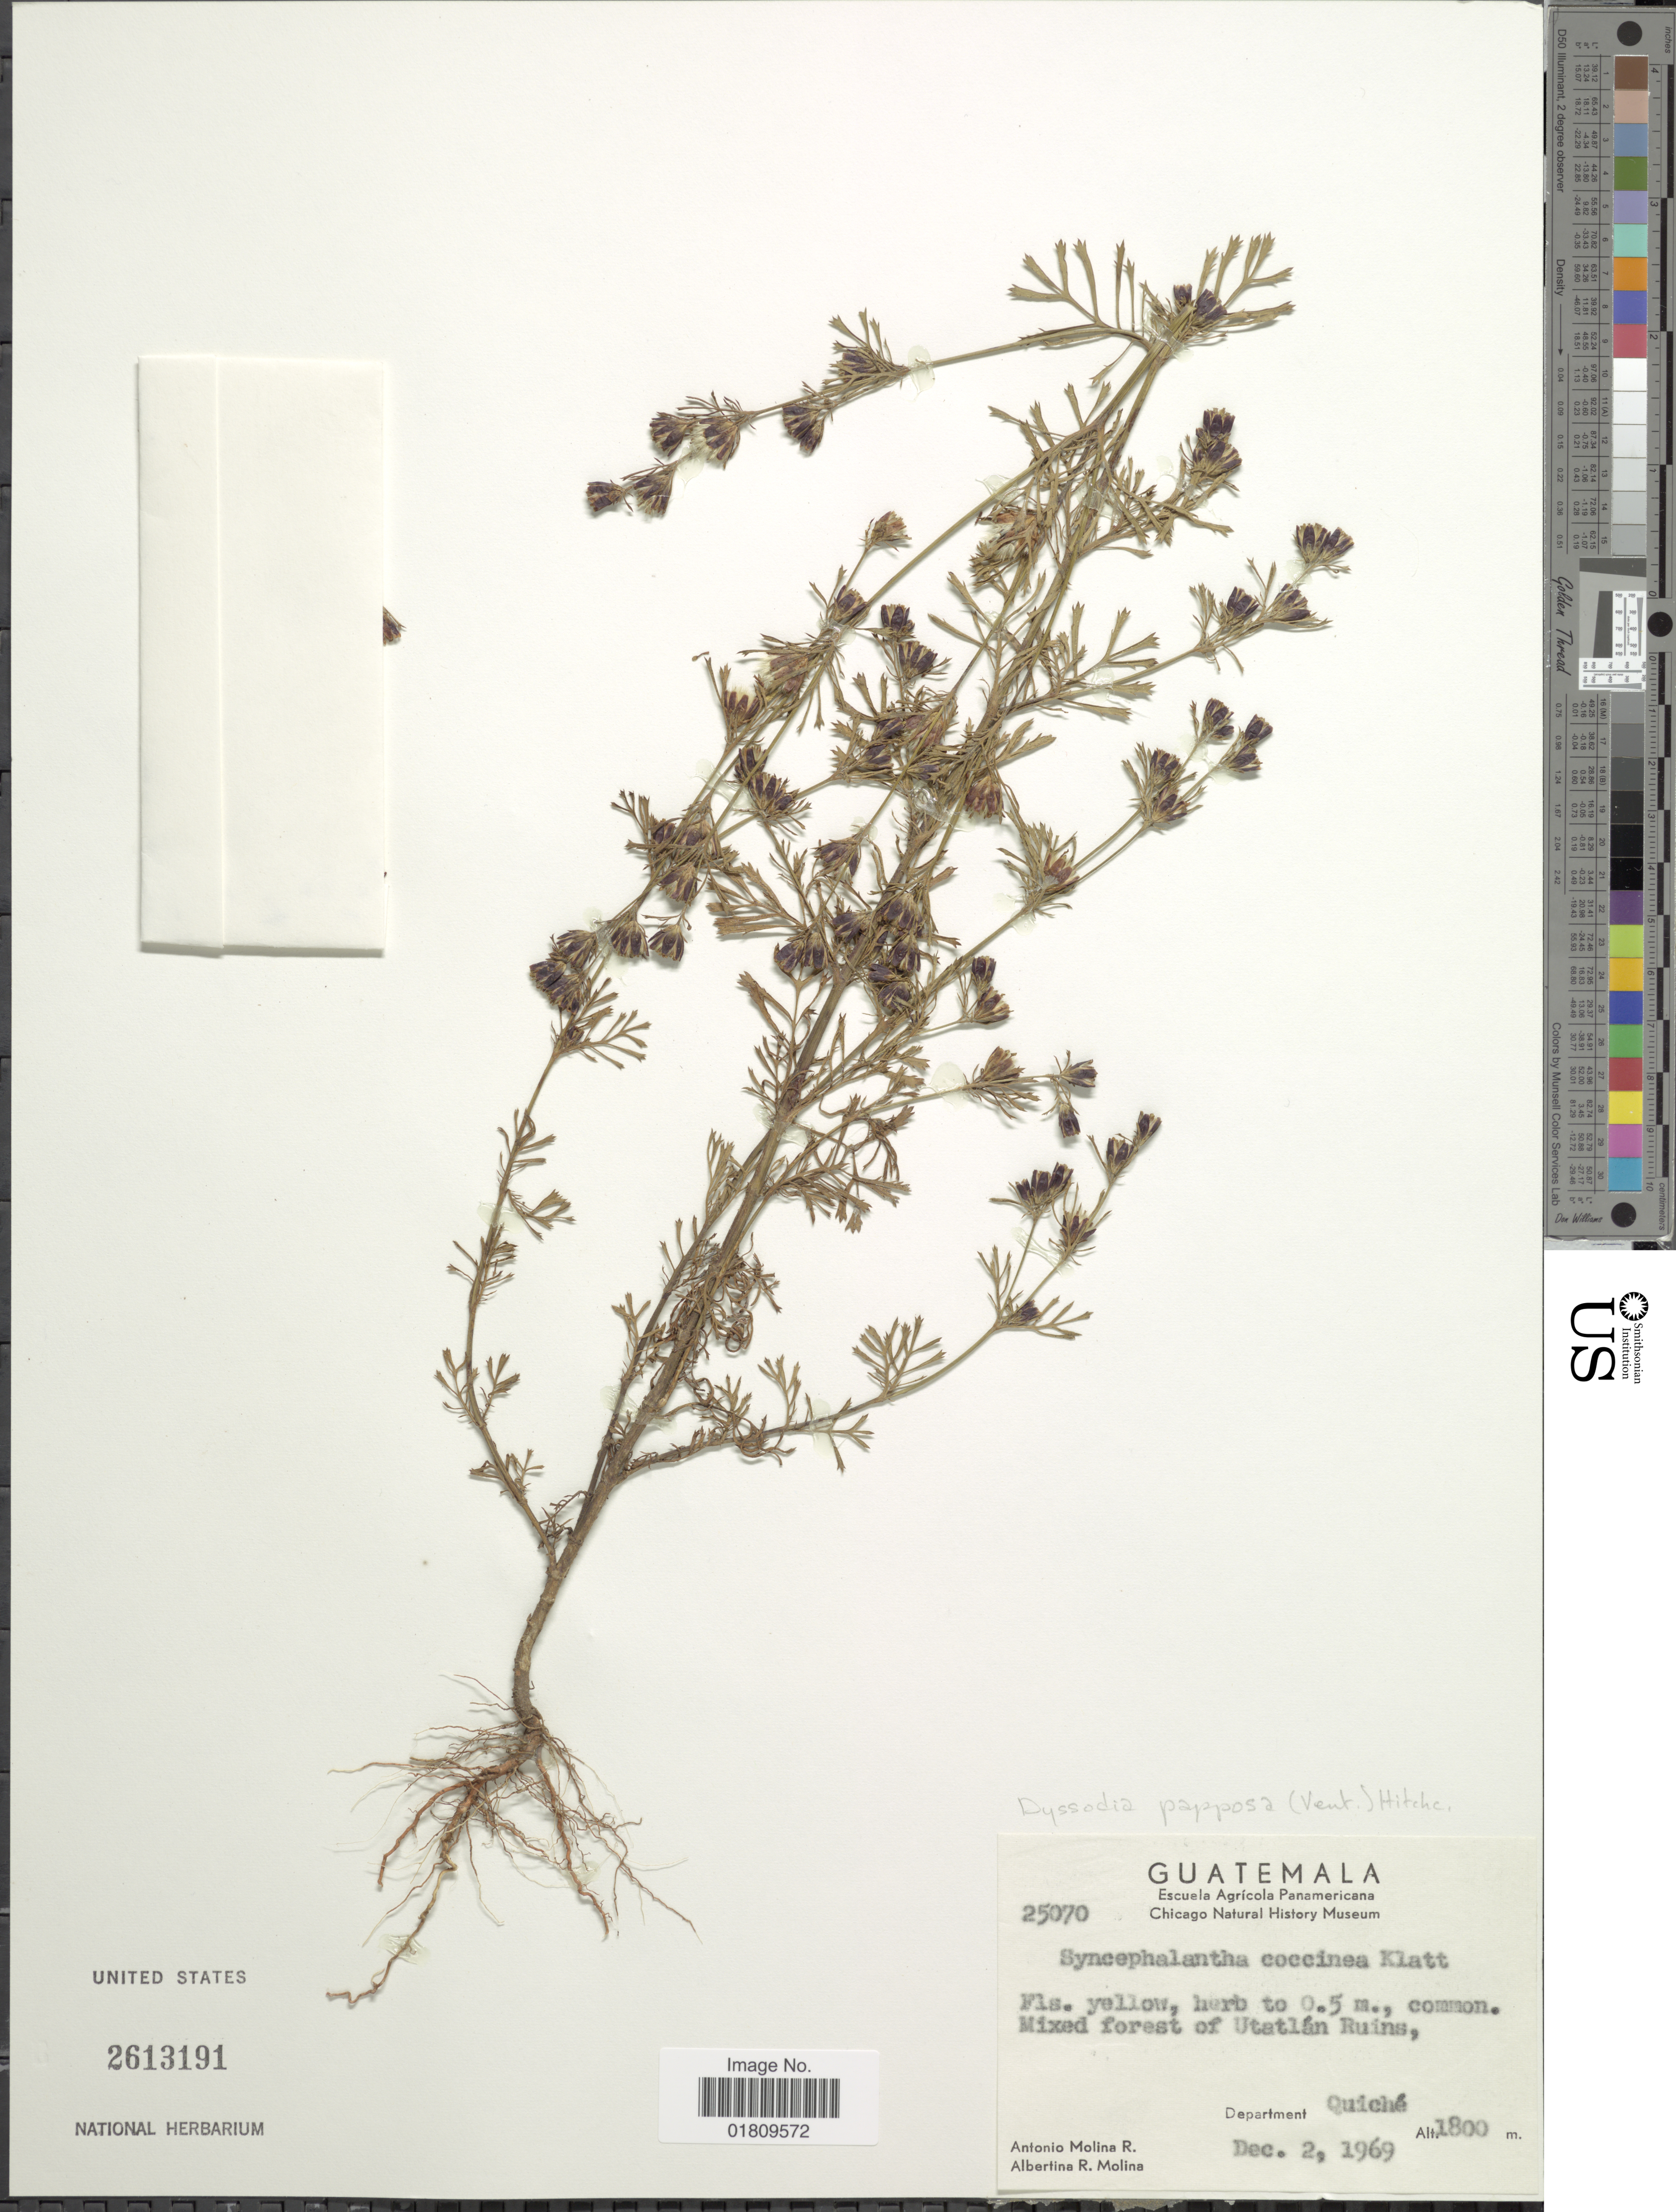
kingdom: Plantae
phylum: Tracheophyta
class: Magnoliopsida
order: Asterales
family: Asteraceae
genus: Dyssodia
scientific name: Dyssodia papposa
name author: (Vent.) Hitchc.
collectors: A. Molina R. & A. R. Molina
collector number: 25070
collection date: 1969-12-02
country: Guatemala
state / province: El Quiché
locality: Common, Mixed forest of Utatlán Ruins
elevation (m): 1800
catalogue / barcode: US 2613191